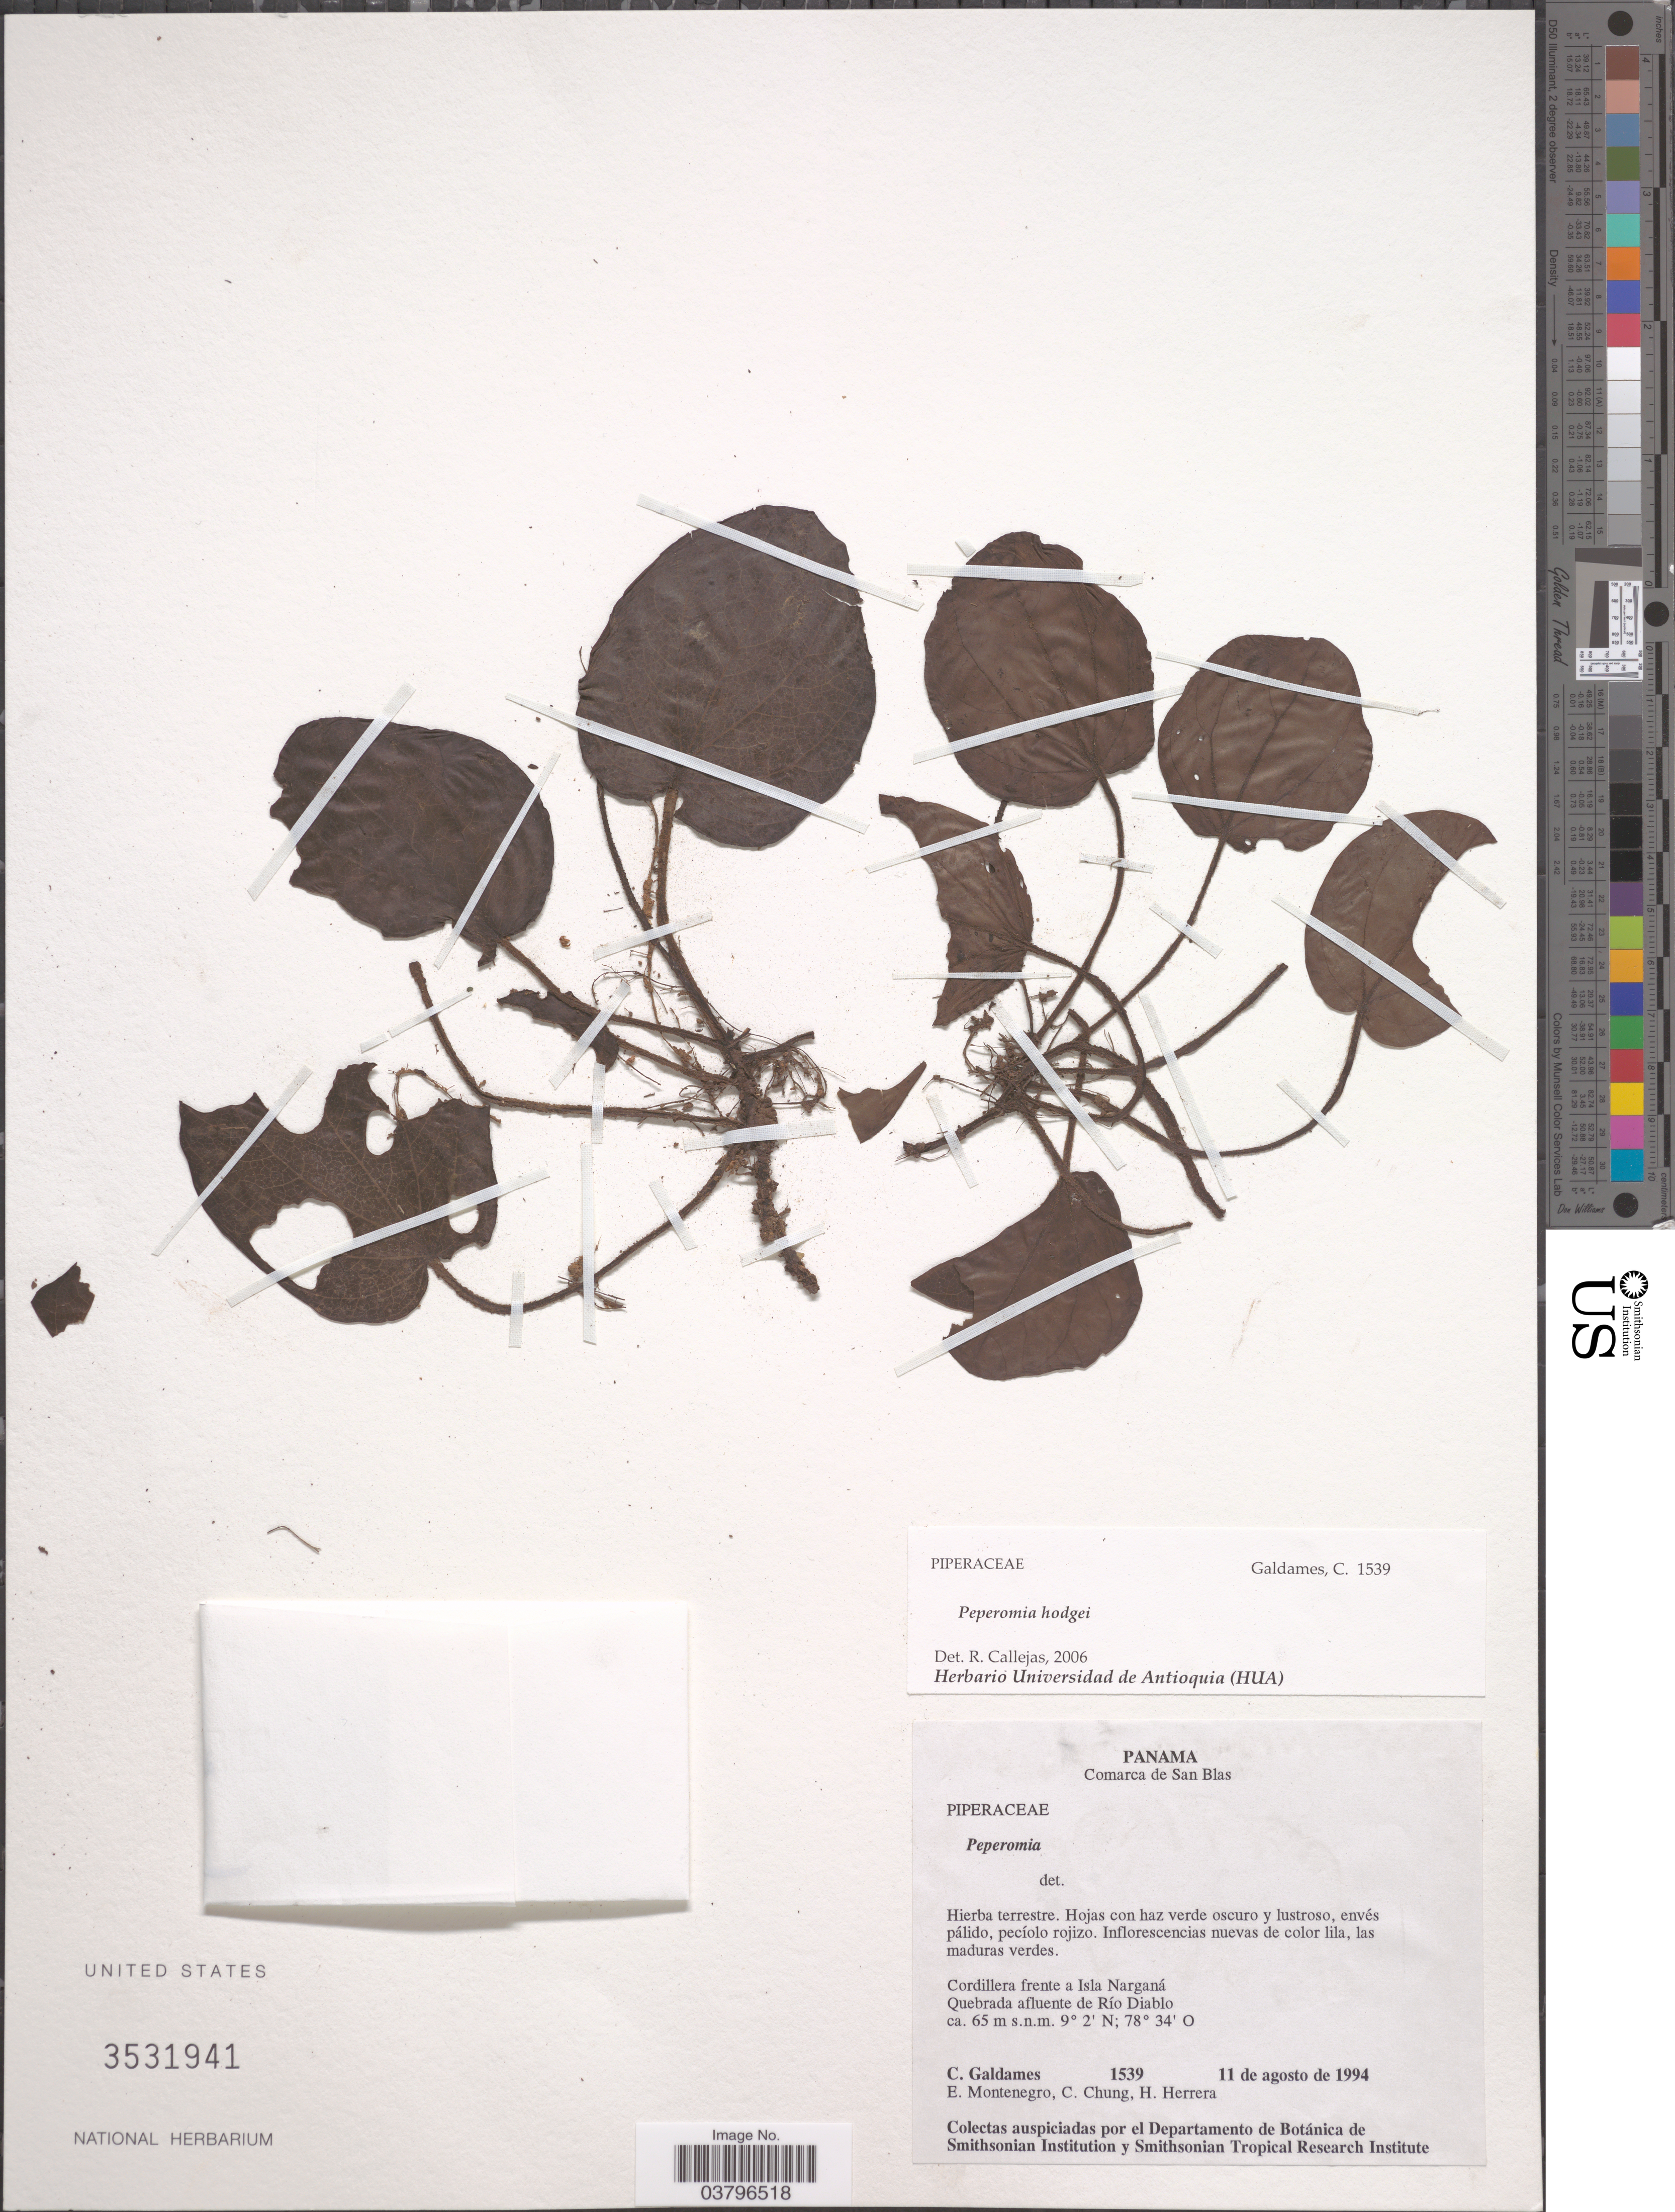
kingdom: Plantae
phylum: Tracheophyta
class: Magnoliopsida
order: Piperales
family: Piperaceae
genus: Peperomia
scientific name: Peperomia hodgei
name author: Yunck.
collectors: C. Galdames, E. Montenegro, C. Chung & H. Herrera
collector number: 1539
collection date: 1994-08-11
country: Panama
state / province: Kuna Yala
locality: Comarca de San Blas. Cordillera frente a Isla Narganá. Quebrada afluente de río Diablo.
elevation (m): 65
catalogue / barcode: US 3531941